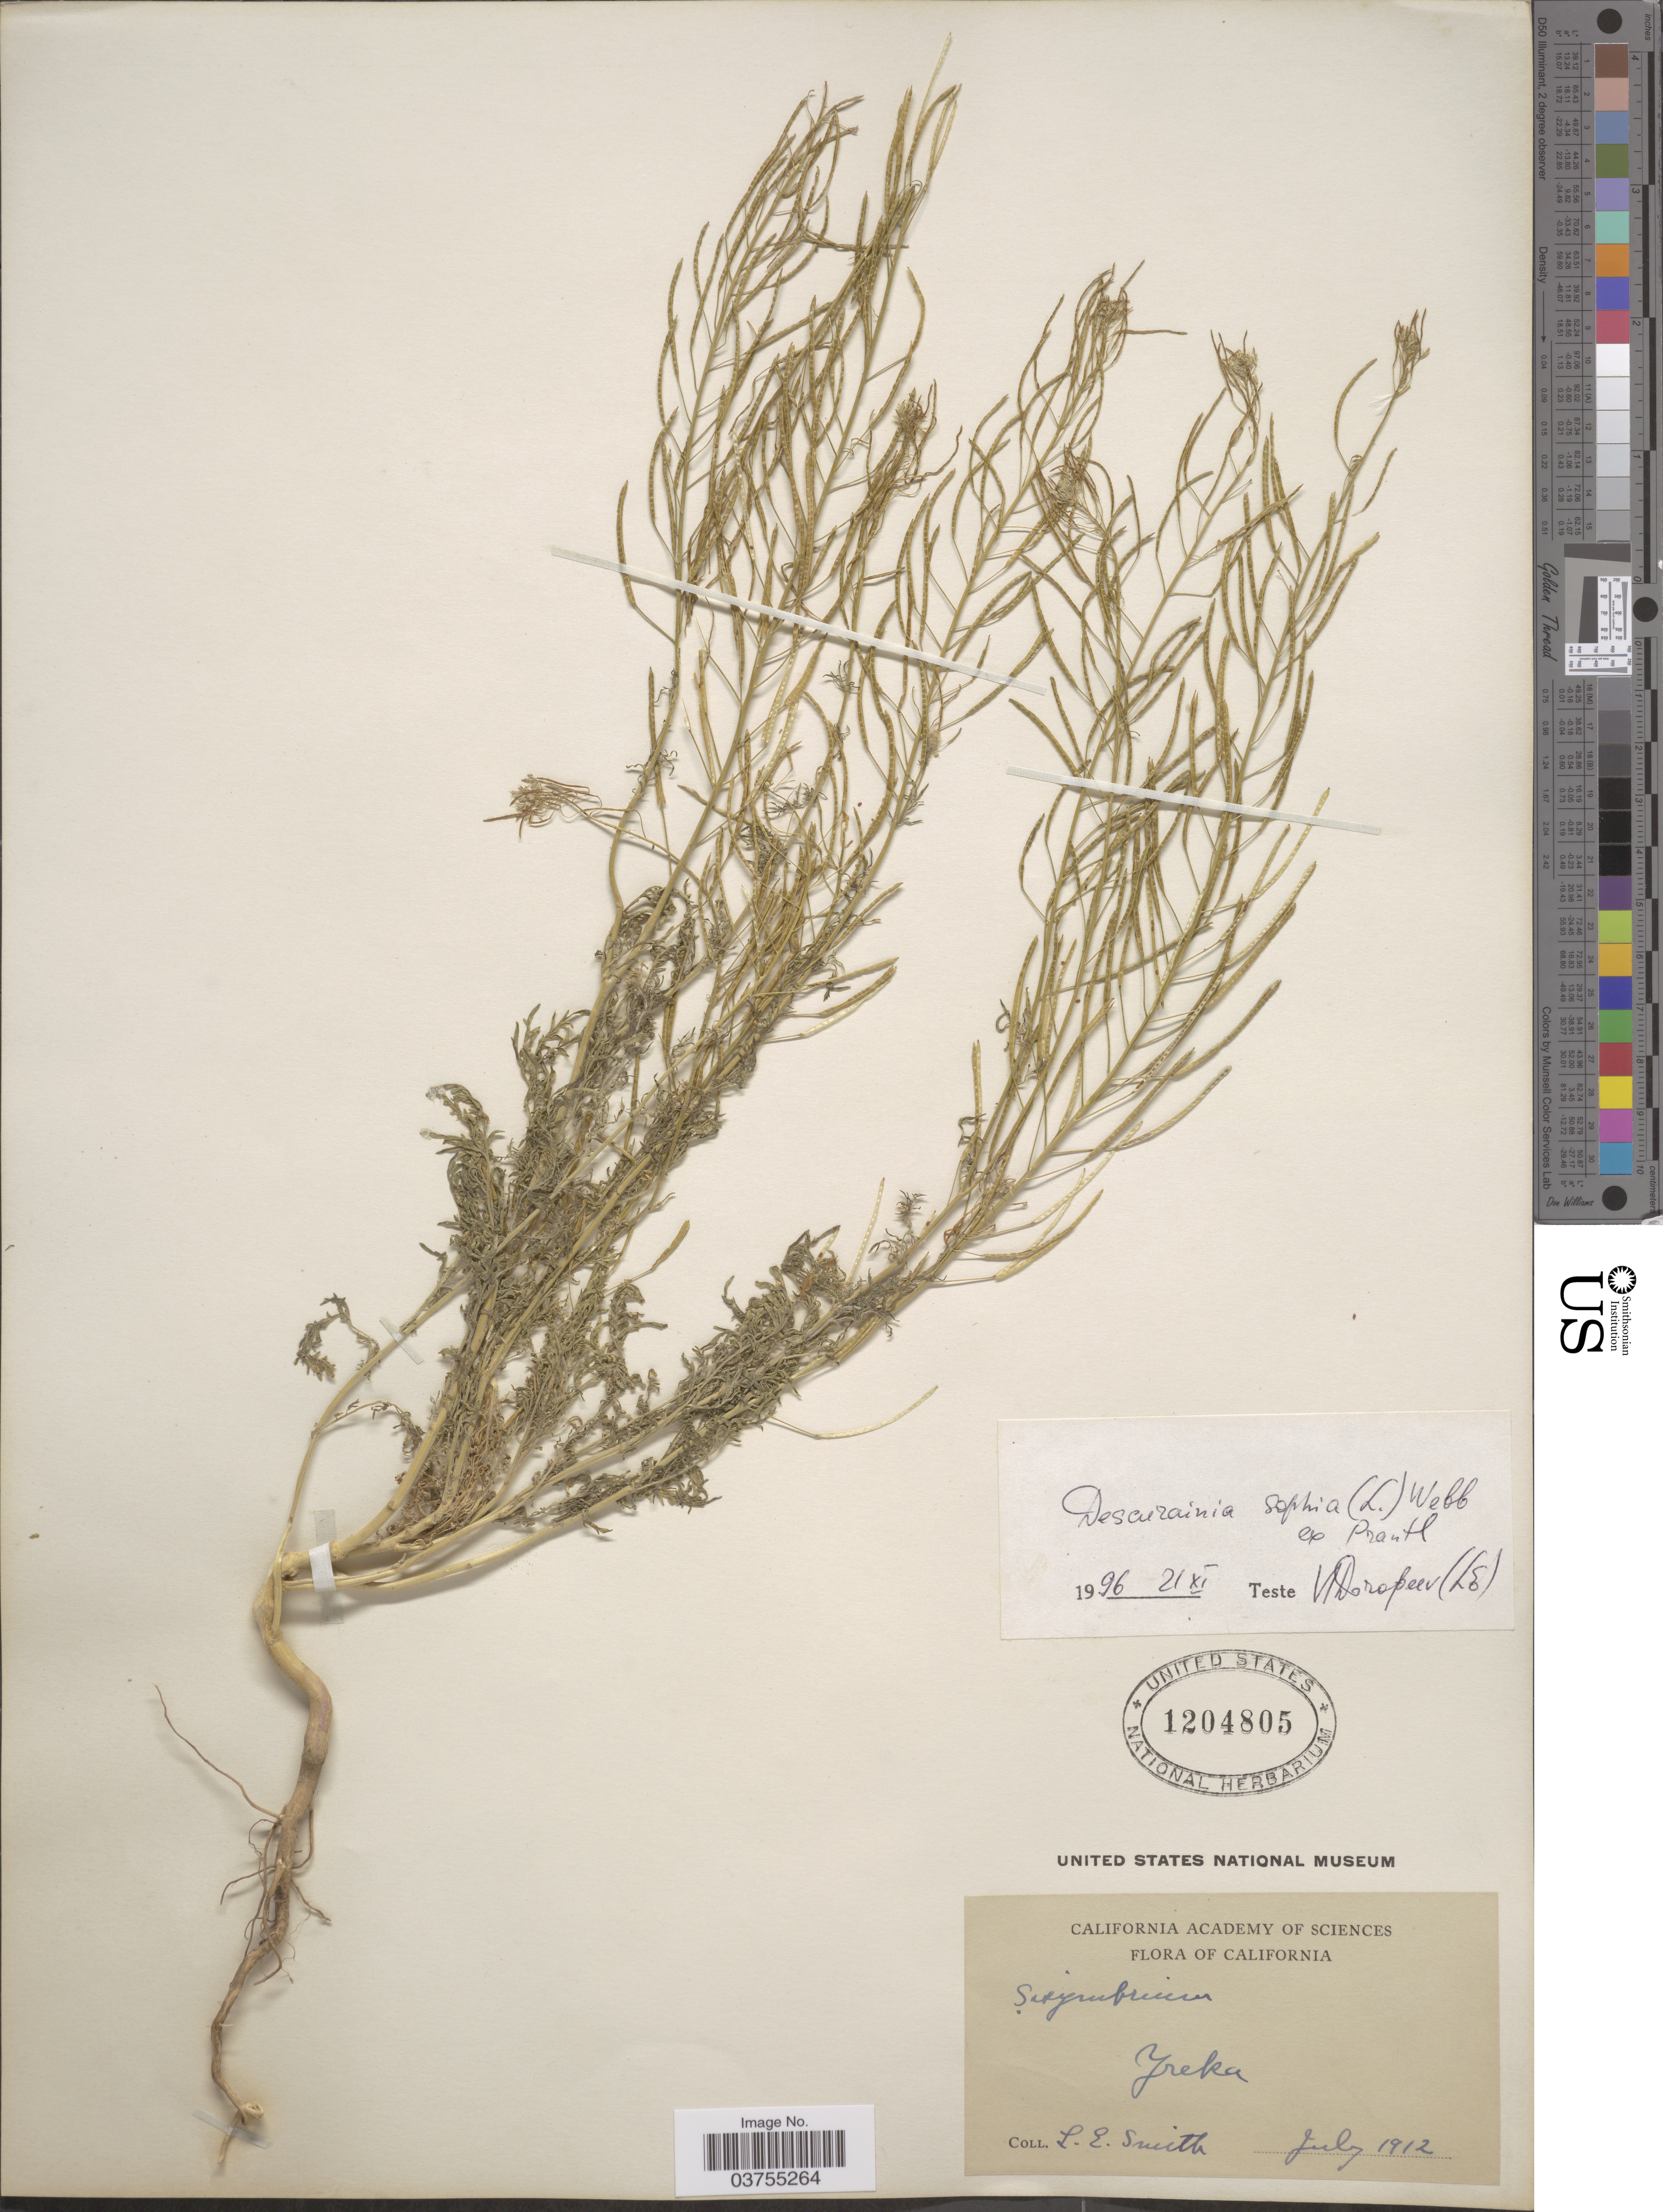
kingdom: Plantae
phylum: Tracheophyta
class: Magnoliopsida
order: Brassicales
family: Brassicaceae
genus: Descurainia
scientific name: Descurainia sophia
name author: (L.) Webb ex Prantl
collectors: L. E. Smith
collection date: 1912-07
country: United States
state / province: California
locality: Yreka.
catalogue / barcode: US 1204805